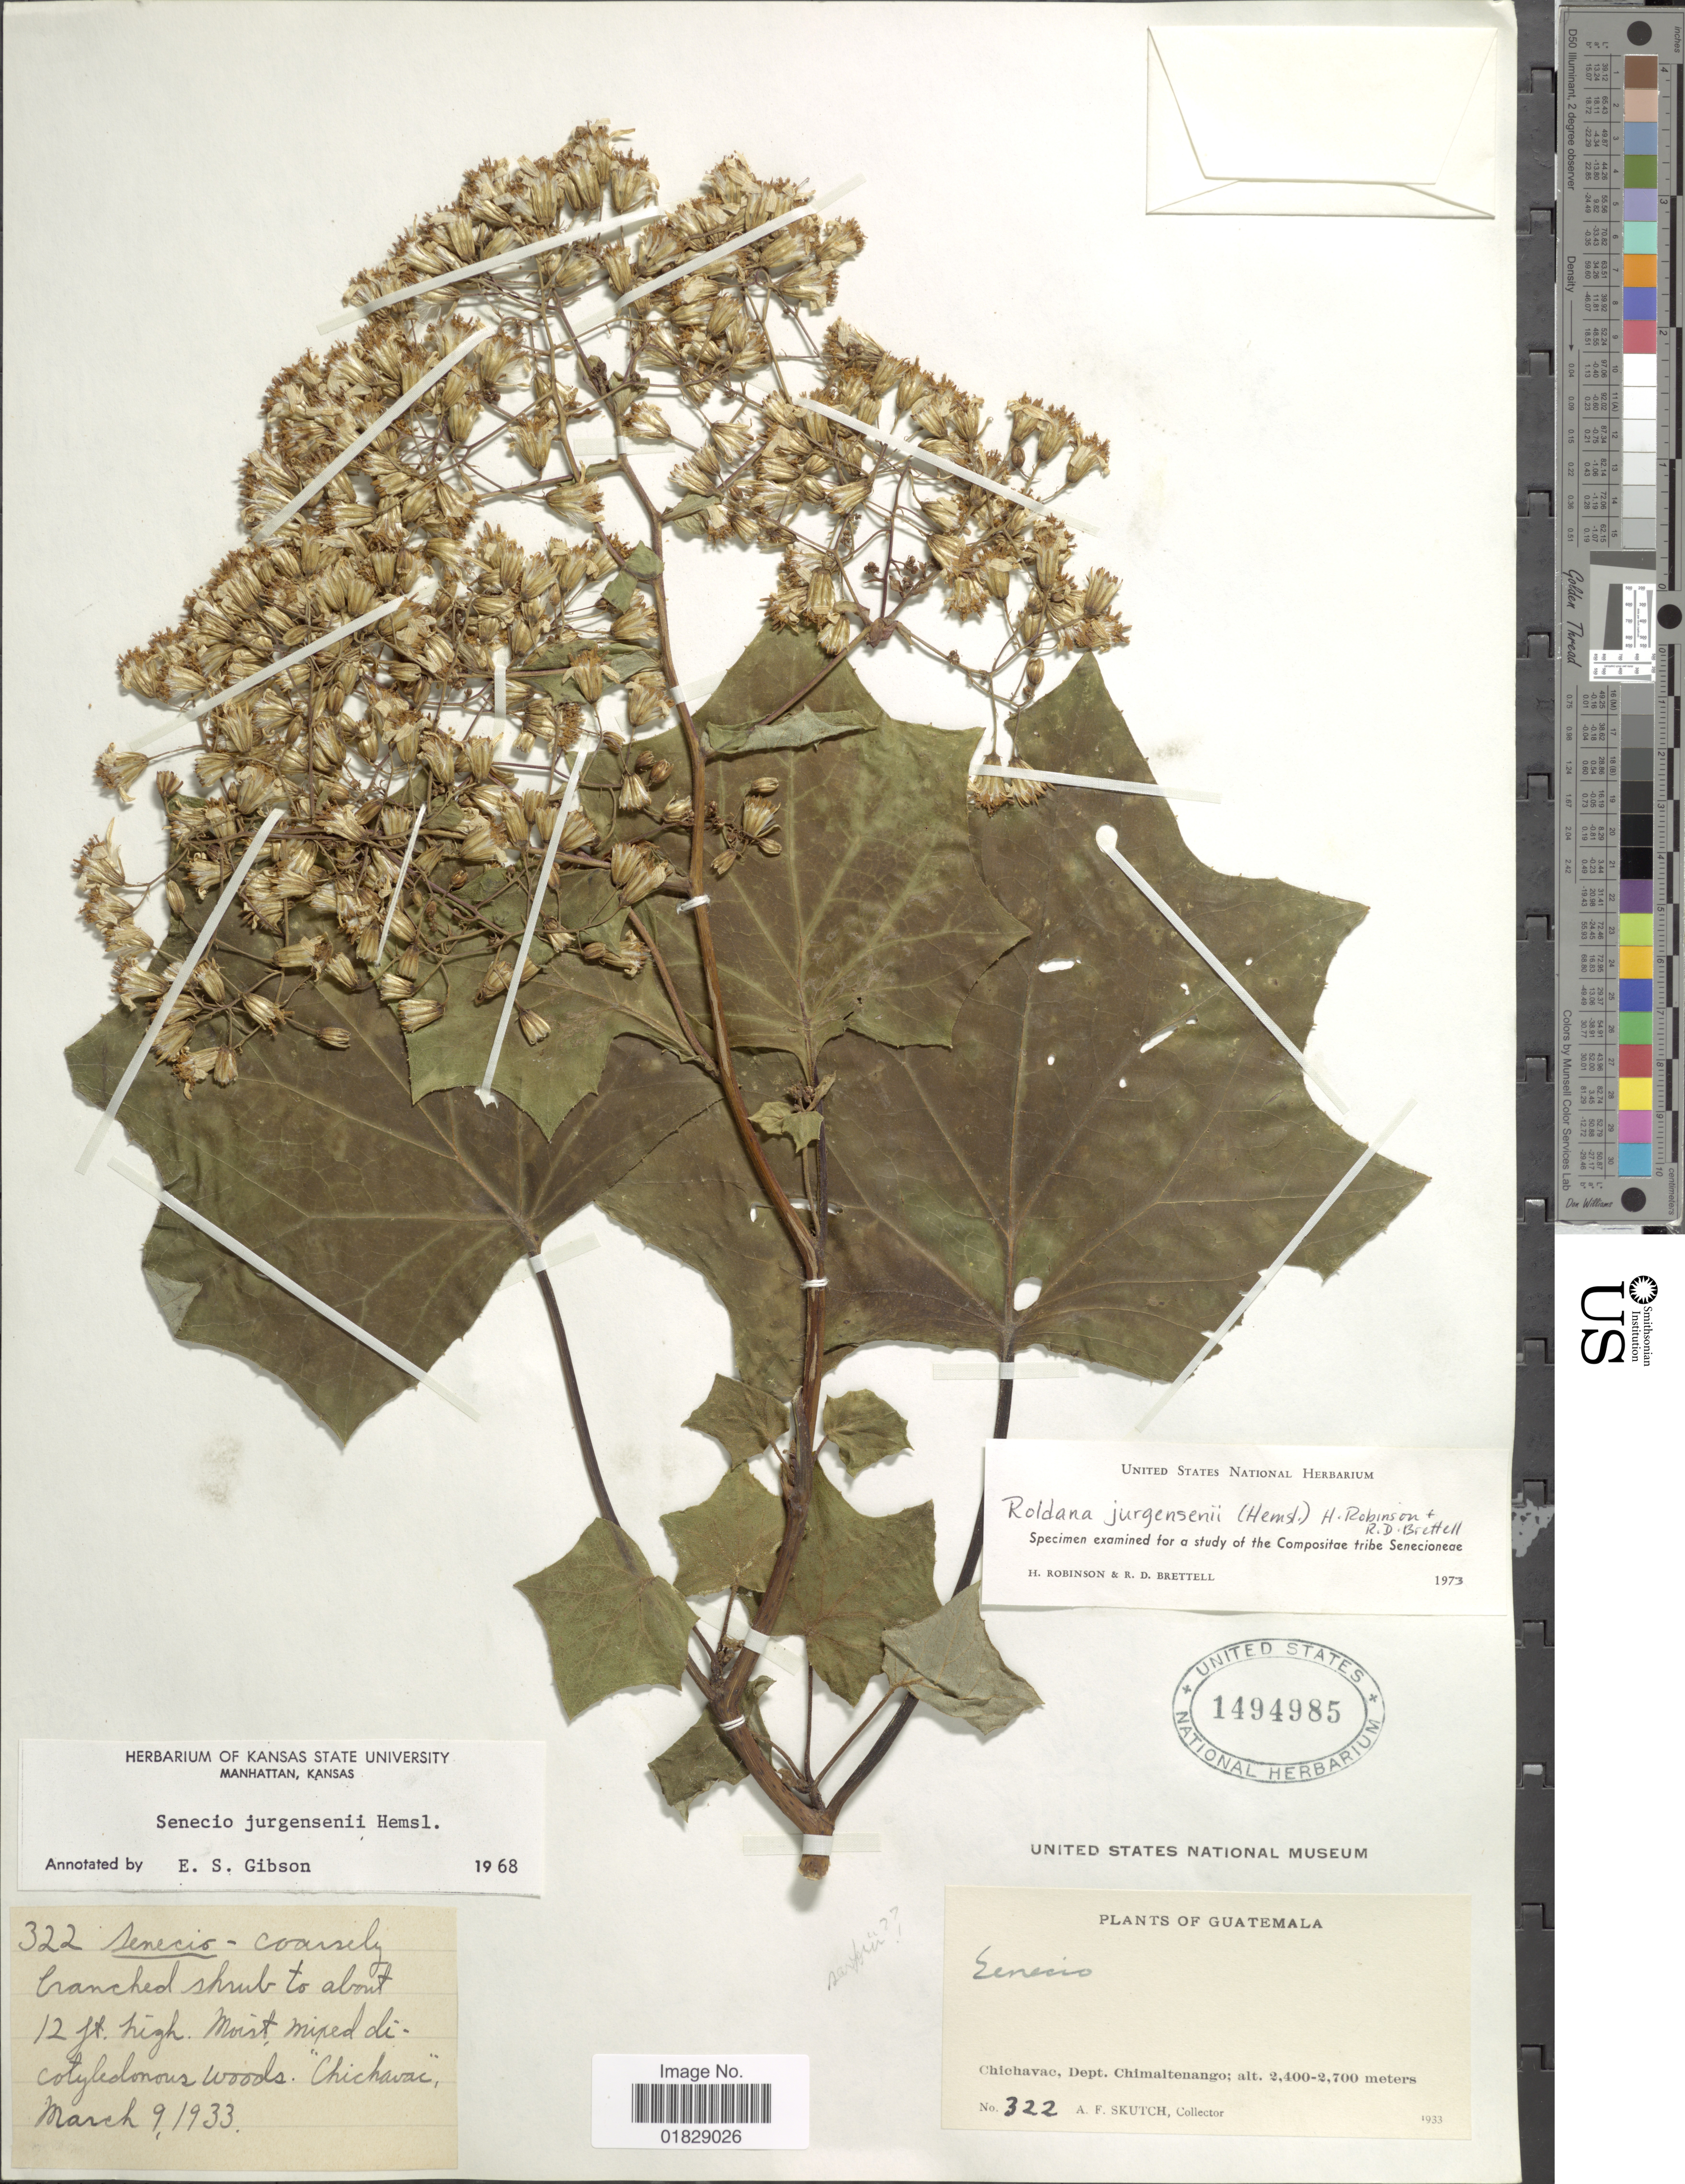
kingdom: Plantae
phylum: Tracheophyta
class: Magnoliopsida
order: Asterales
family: Asteraceae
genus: Roldana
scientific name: Roldana jurgensenii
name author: (Hemsl.) H. Rob. & Brettell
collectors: A. F. Skutch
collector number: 322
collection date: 1933-03-09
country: Guatemala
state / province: Chimaltenango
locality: Chichavac, Dept. Chimaltenango.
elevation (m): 2400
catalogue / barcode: US 1494985